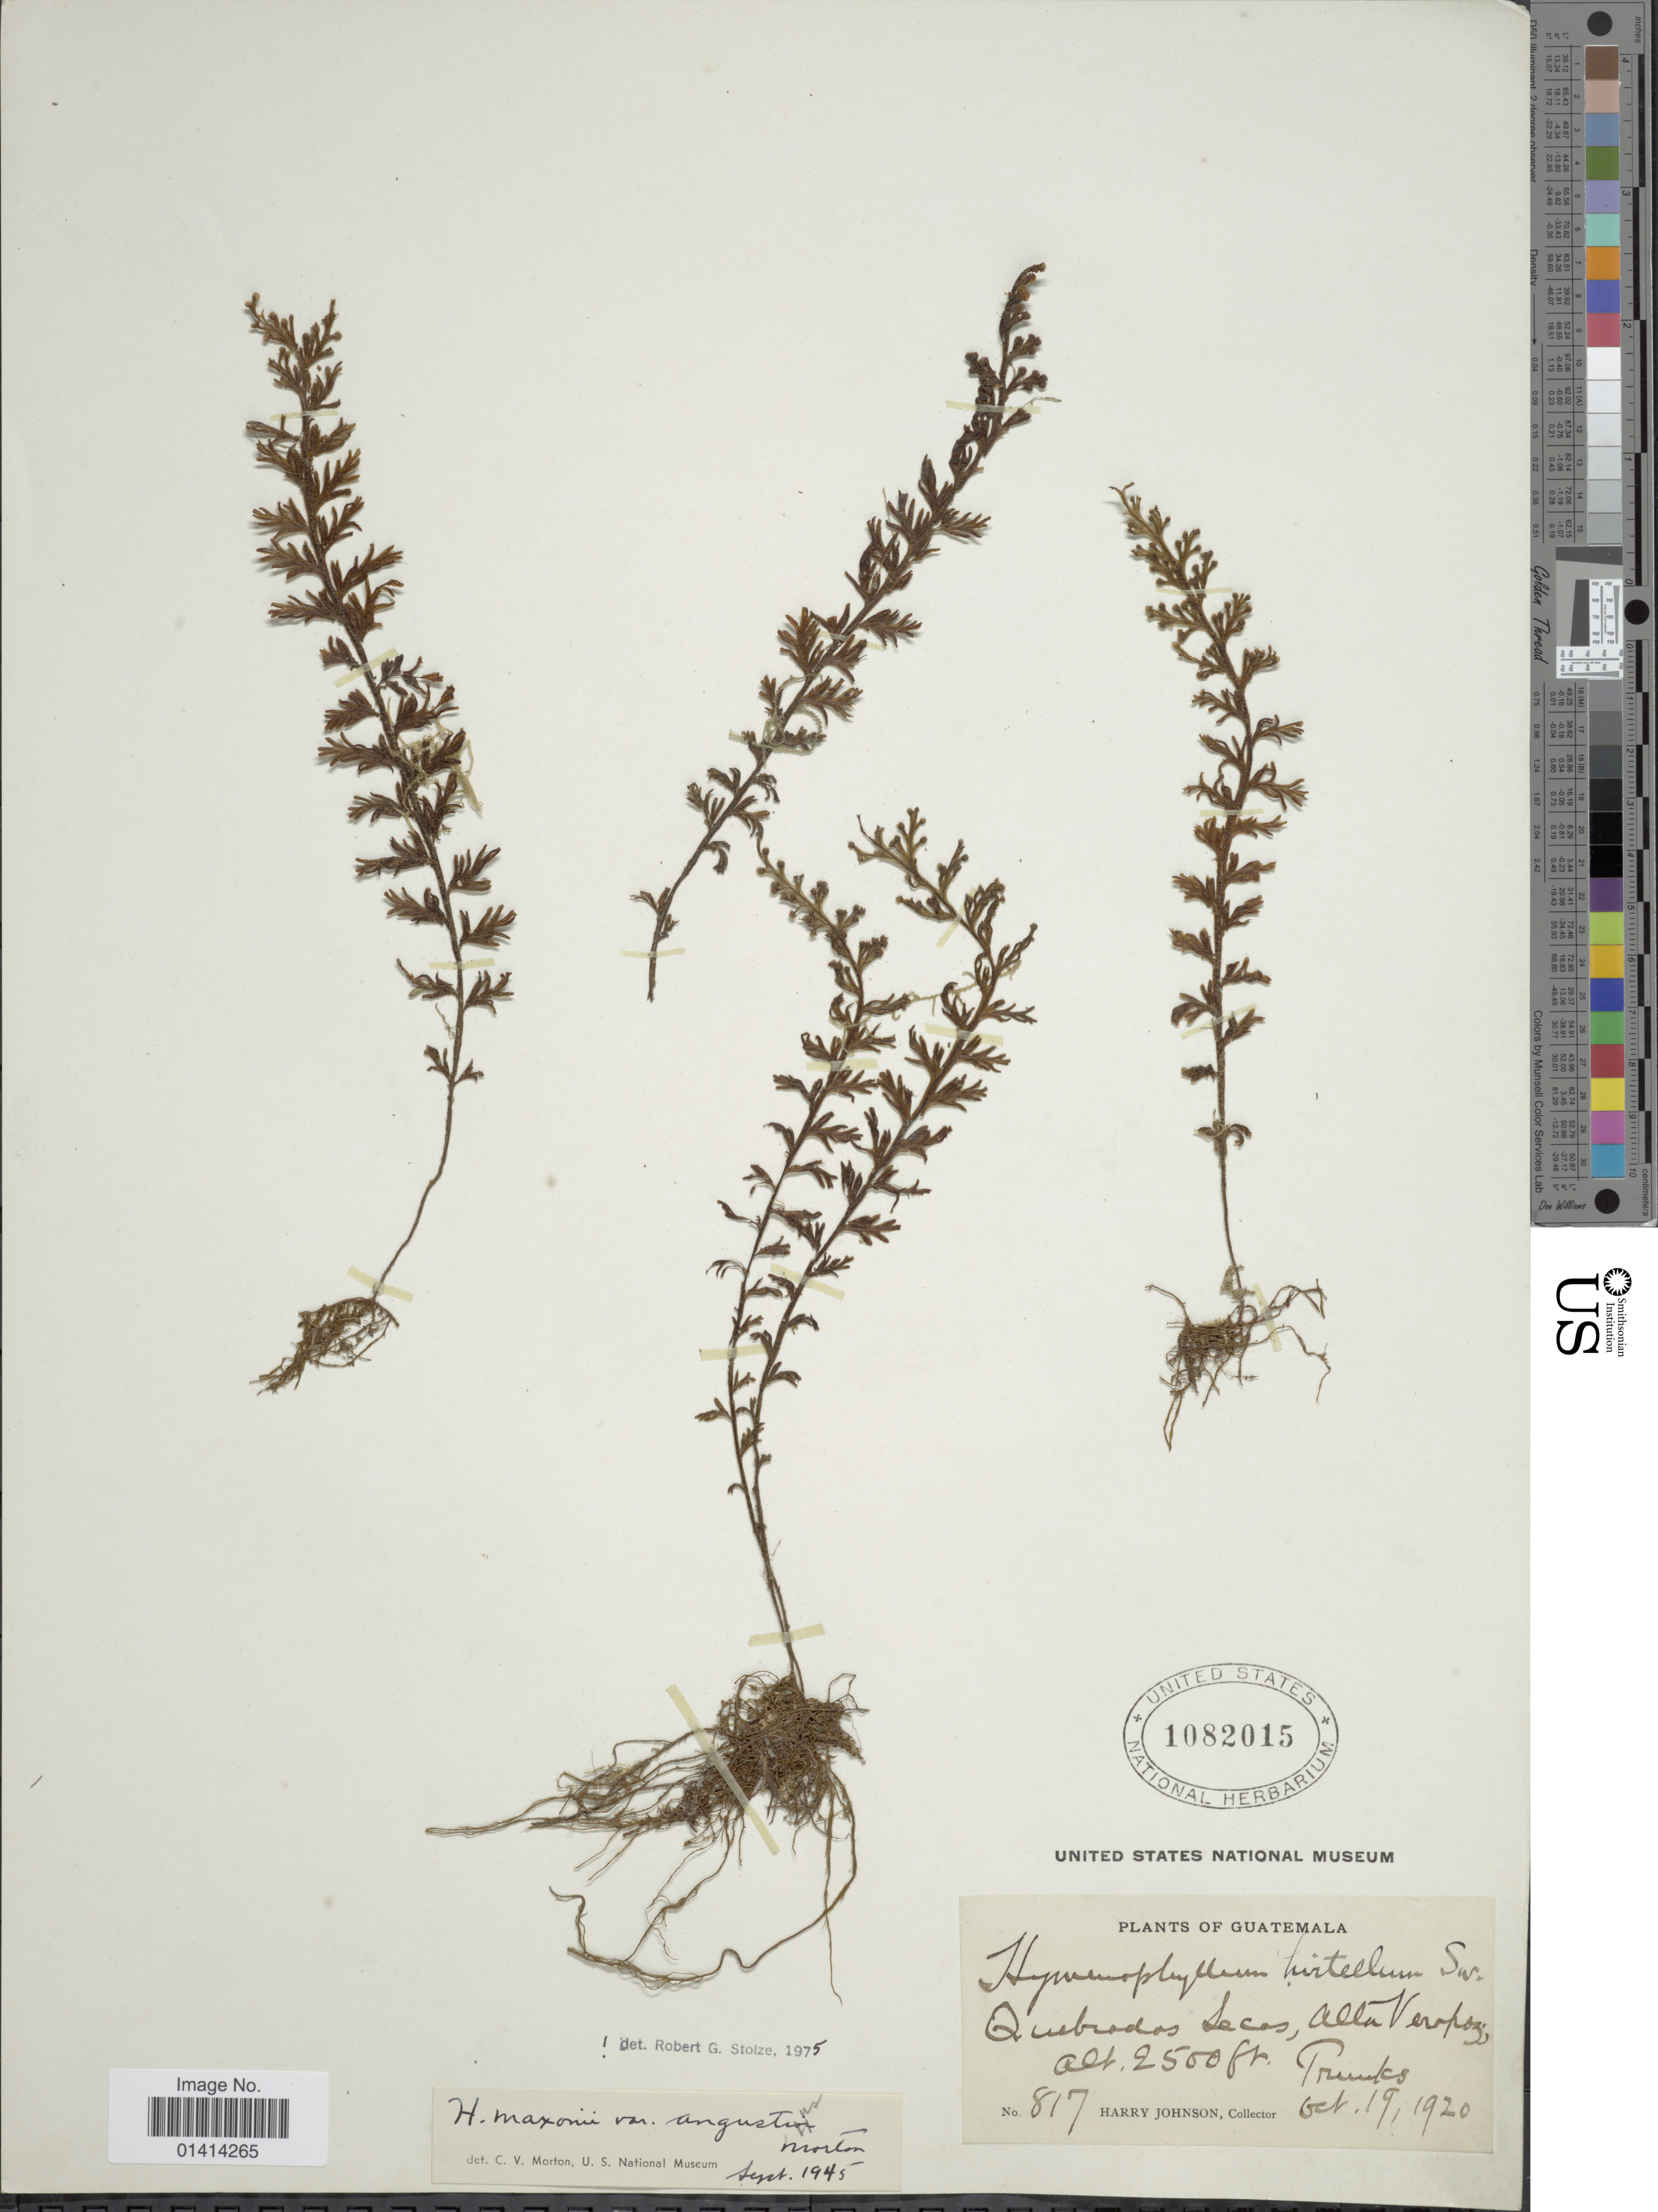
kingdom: Plantae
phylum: Tracheophyta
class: Polypodiopsida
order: Hymenophyllales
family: Hymenophyllaceae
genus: Hymenophyllum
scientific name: Hymenophyllum maxonii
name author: Christ ex C.V. Morton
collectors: H. Johnson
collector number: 817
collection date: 1920-10-19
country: Guatemala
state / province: Alta Verapaz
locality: Quebradas Secas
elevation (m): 762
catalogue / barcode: US 1082015